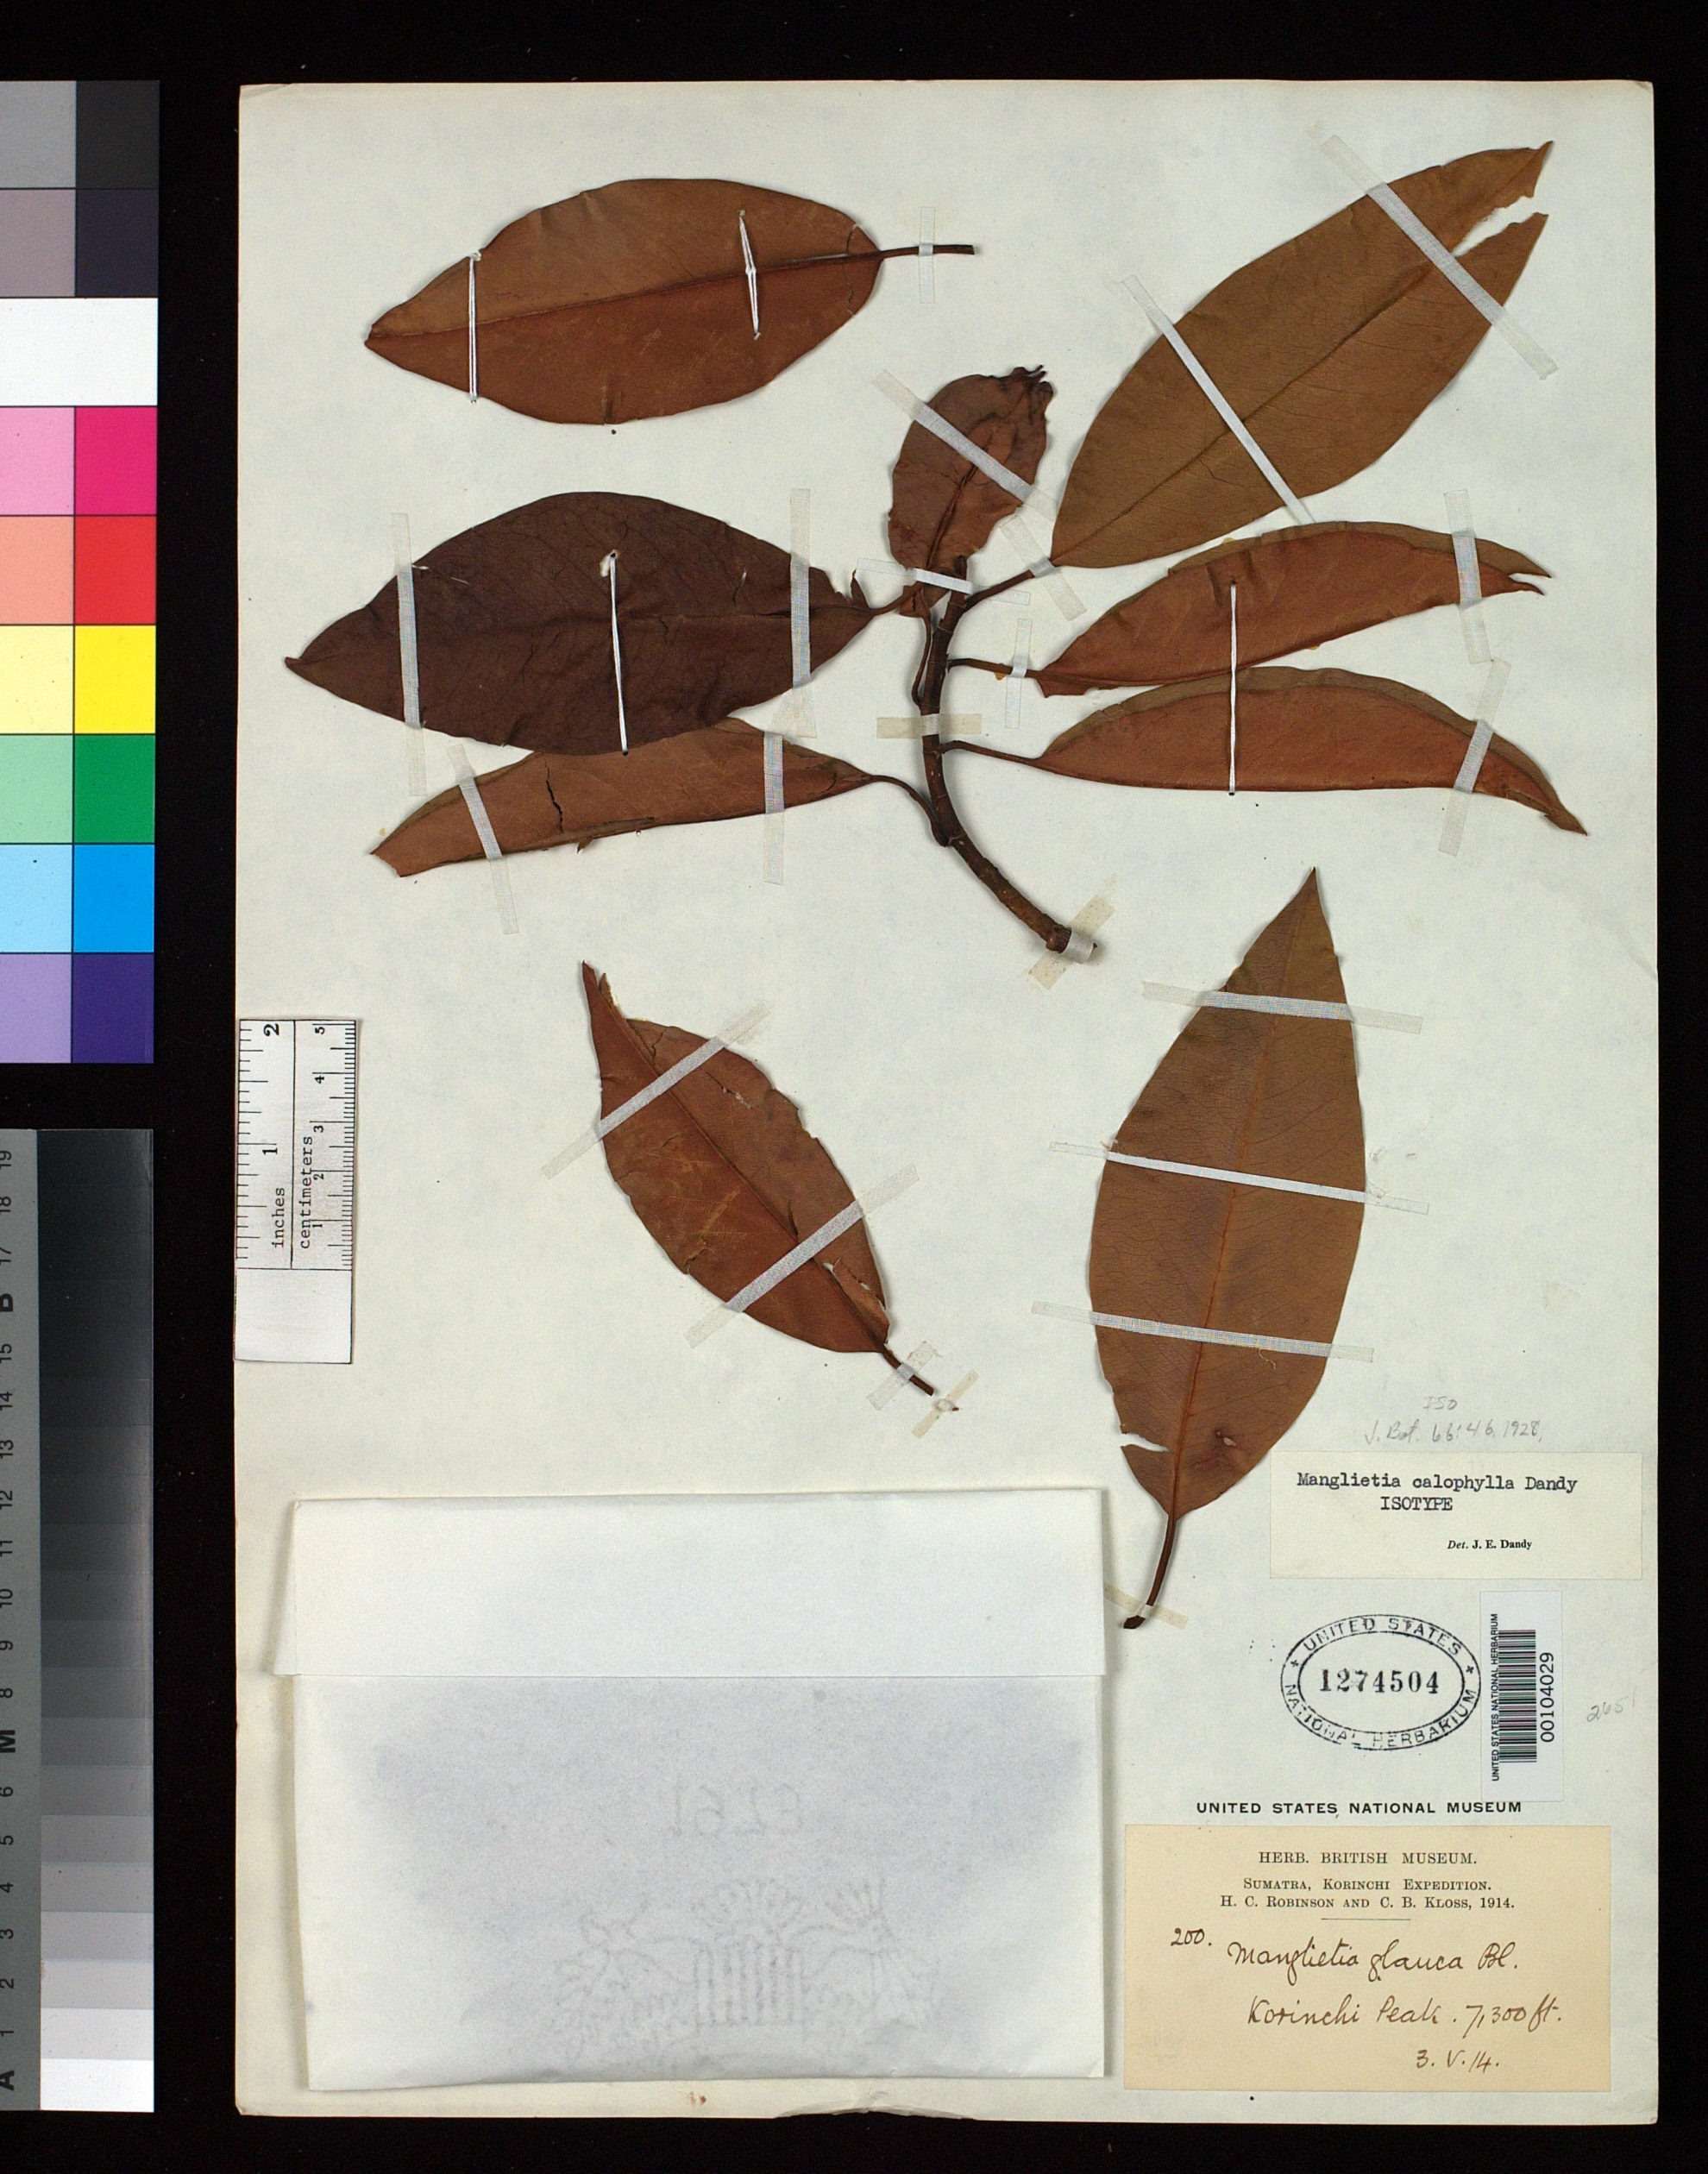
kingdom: Plantae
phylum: Tracheophyta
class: Magnoliopsida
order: Magnoliales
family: Magnoliaceae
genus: Manglietia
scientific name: Manglietia calophylla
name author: Dandy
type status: Isotype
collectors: H. C. Robinson & C. Kloss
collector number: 200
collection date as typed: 03 May 1914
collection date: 1914-05-03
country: Indonesia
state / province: Sumatra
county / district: Sumatera Barat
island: Sumatra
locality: Kerintiji Peak; alt. 7300 ft.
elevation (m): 2225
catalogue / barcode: US 1274504